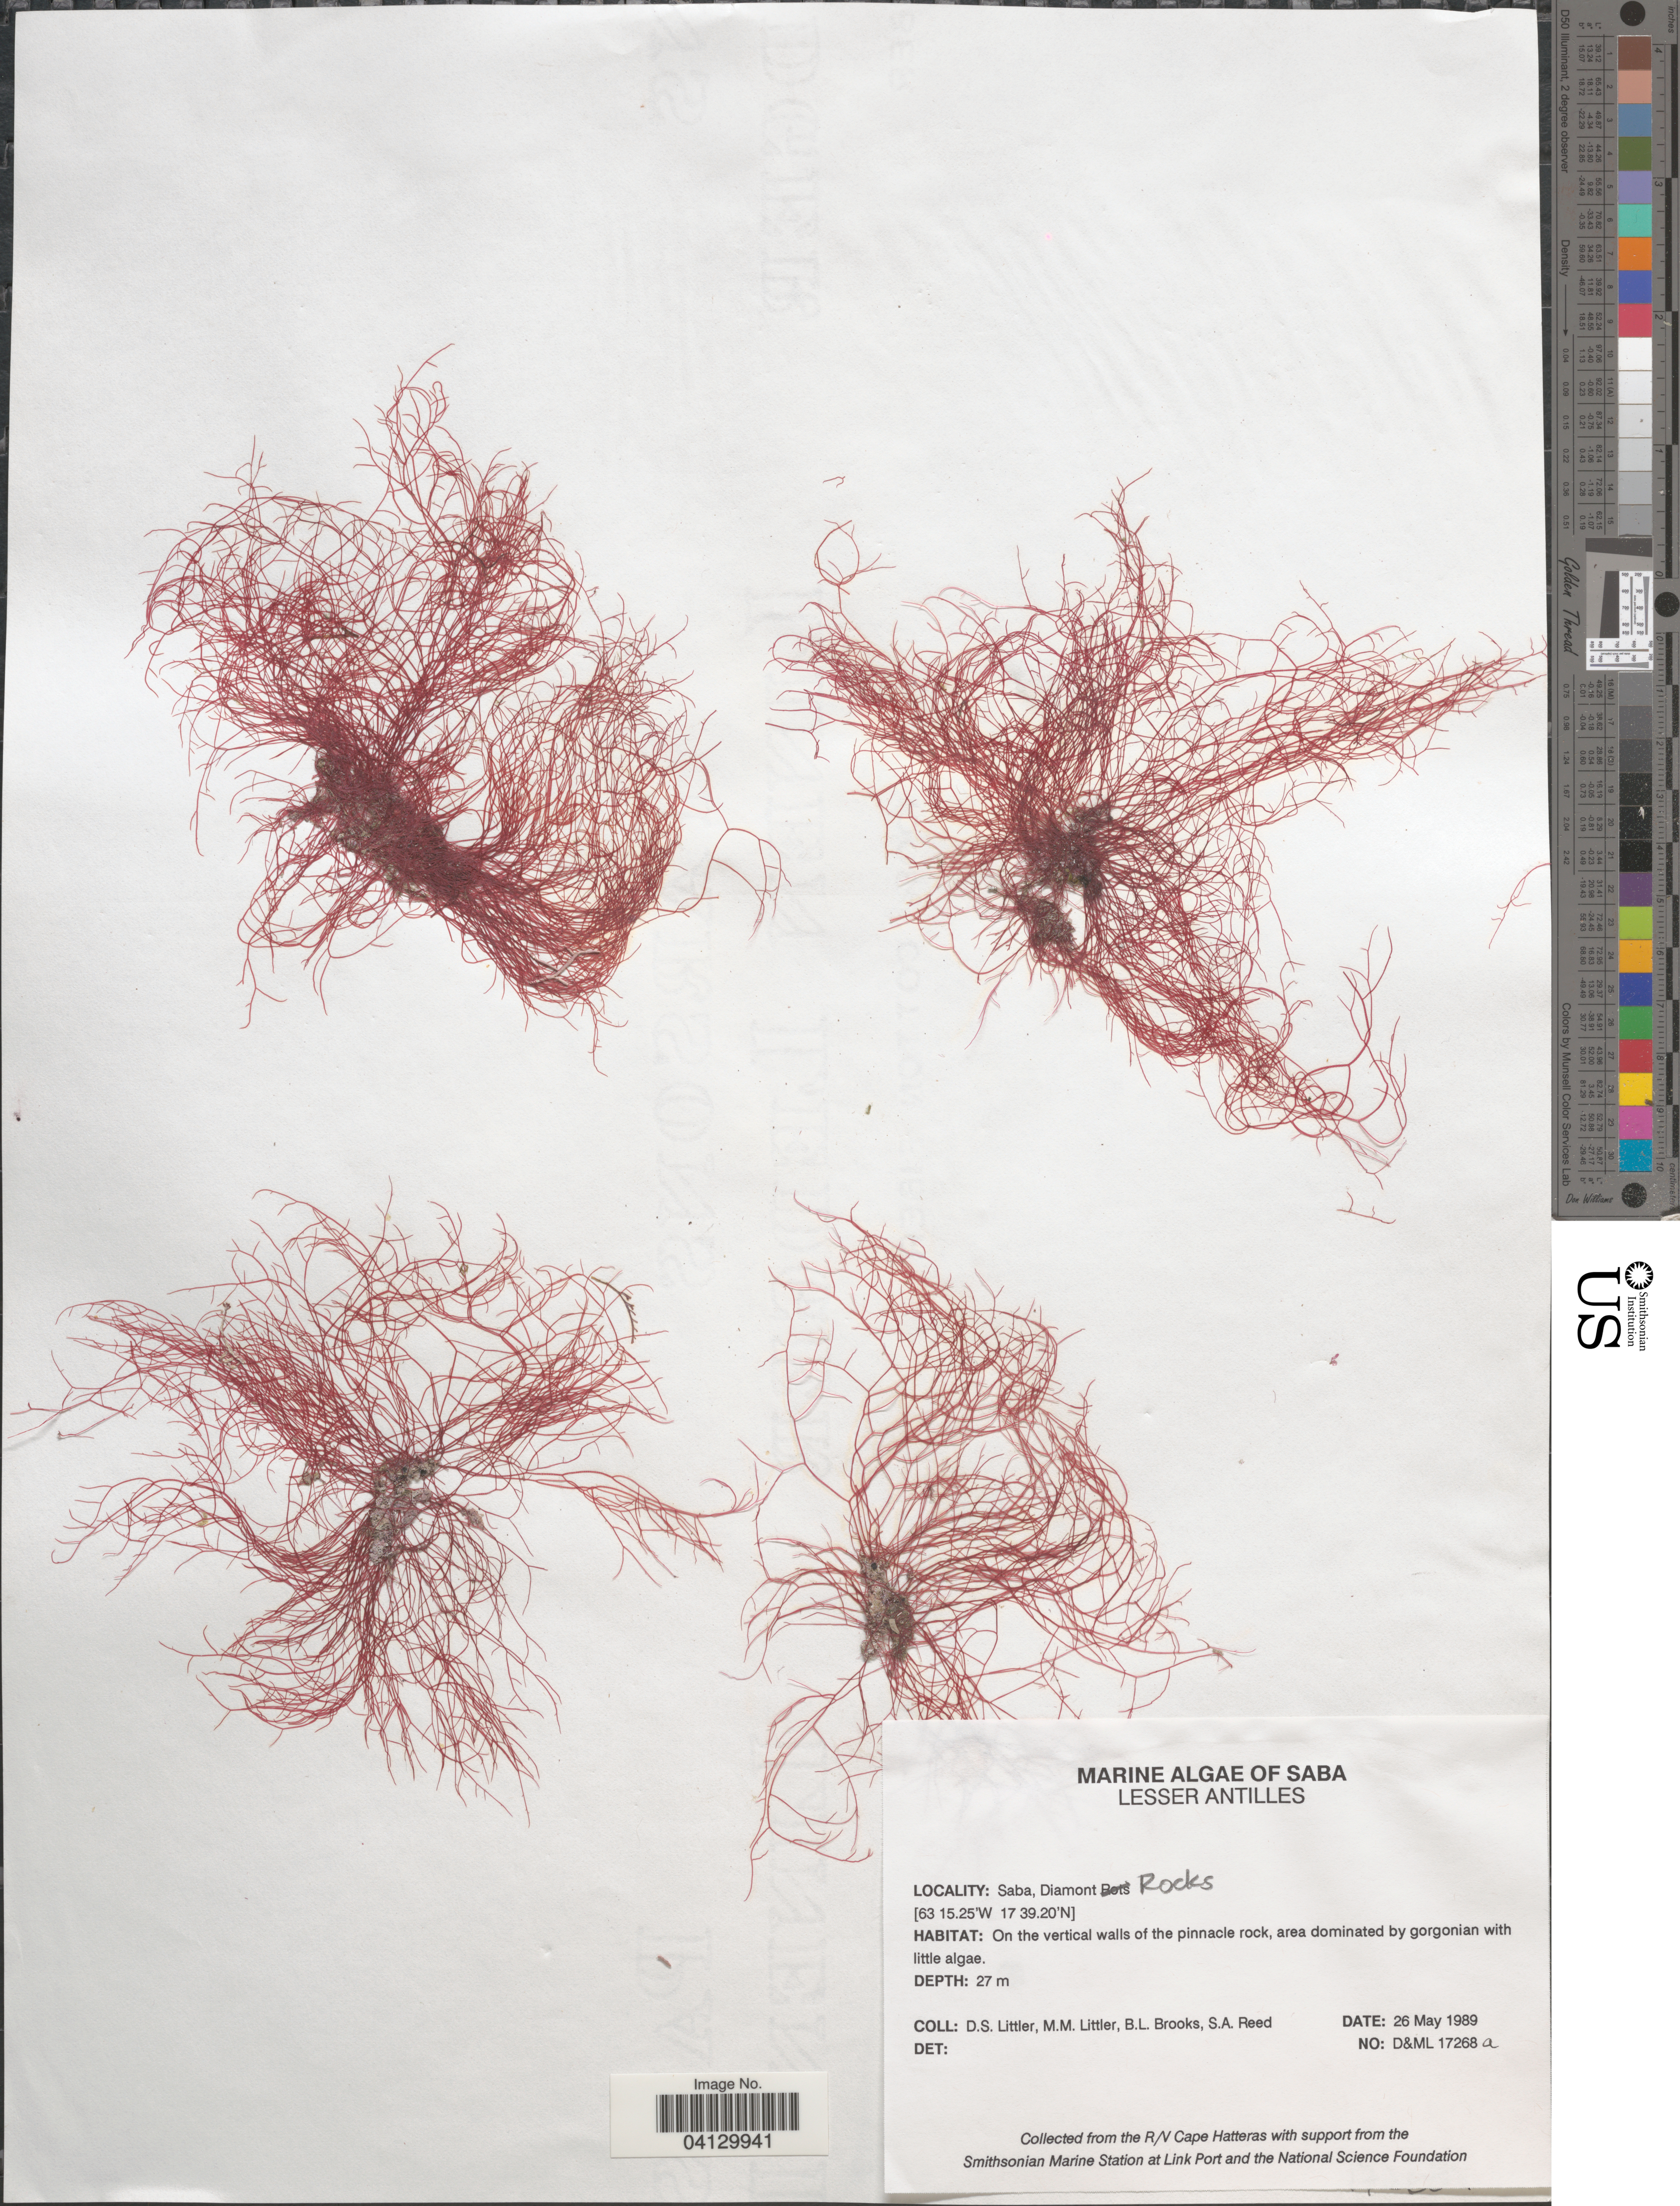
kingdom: Plantae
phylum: Rhodophyta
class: Florideophyceae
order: Corallinales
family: Corallinaceae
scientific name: Crustose Coralline Algae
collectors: D. S. Littler, B. Brooks & S. Reed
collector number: D&ML17268a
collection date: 1989-05-26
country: Netherlands Antilles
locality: Lesser Antilles. Saba, Diamont Rocks.